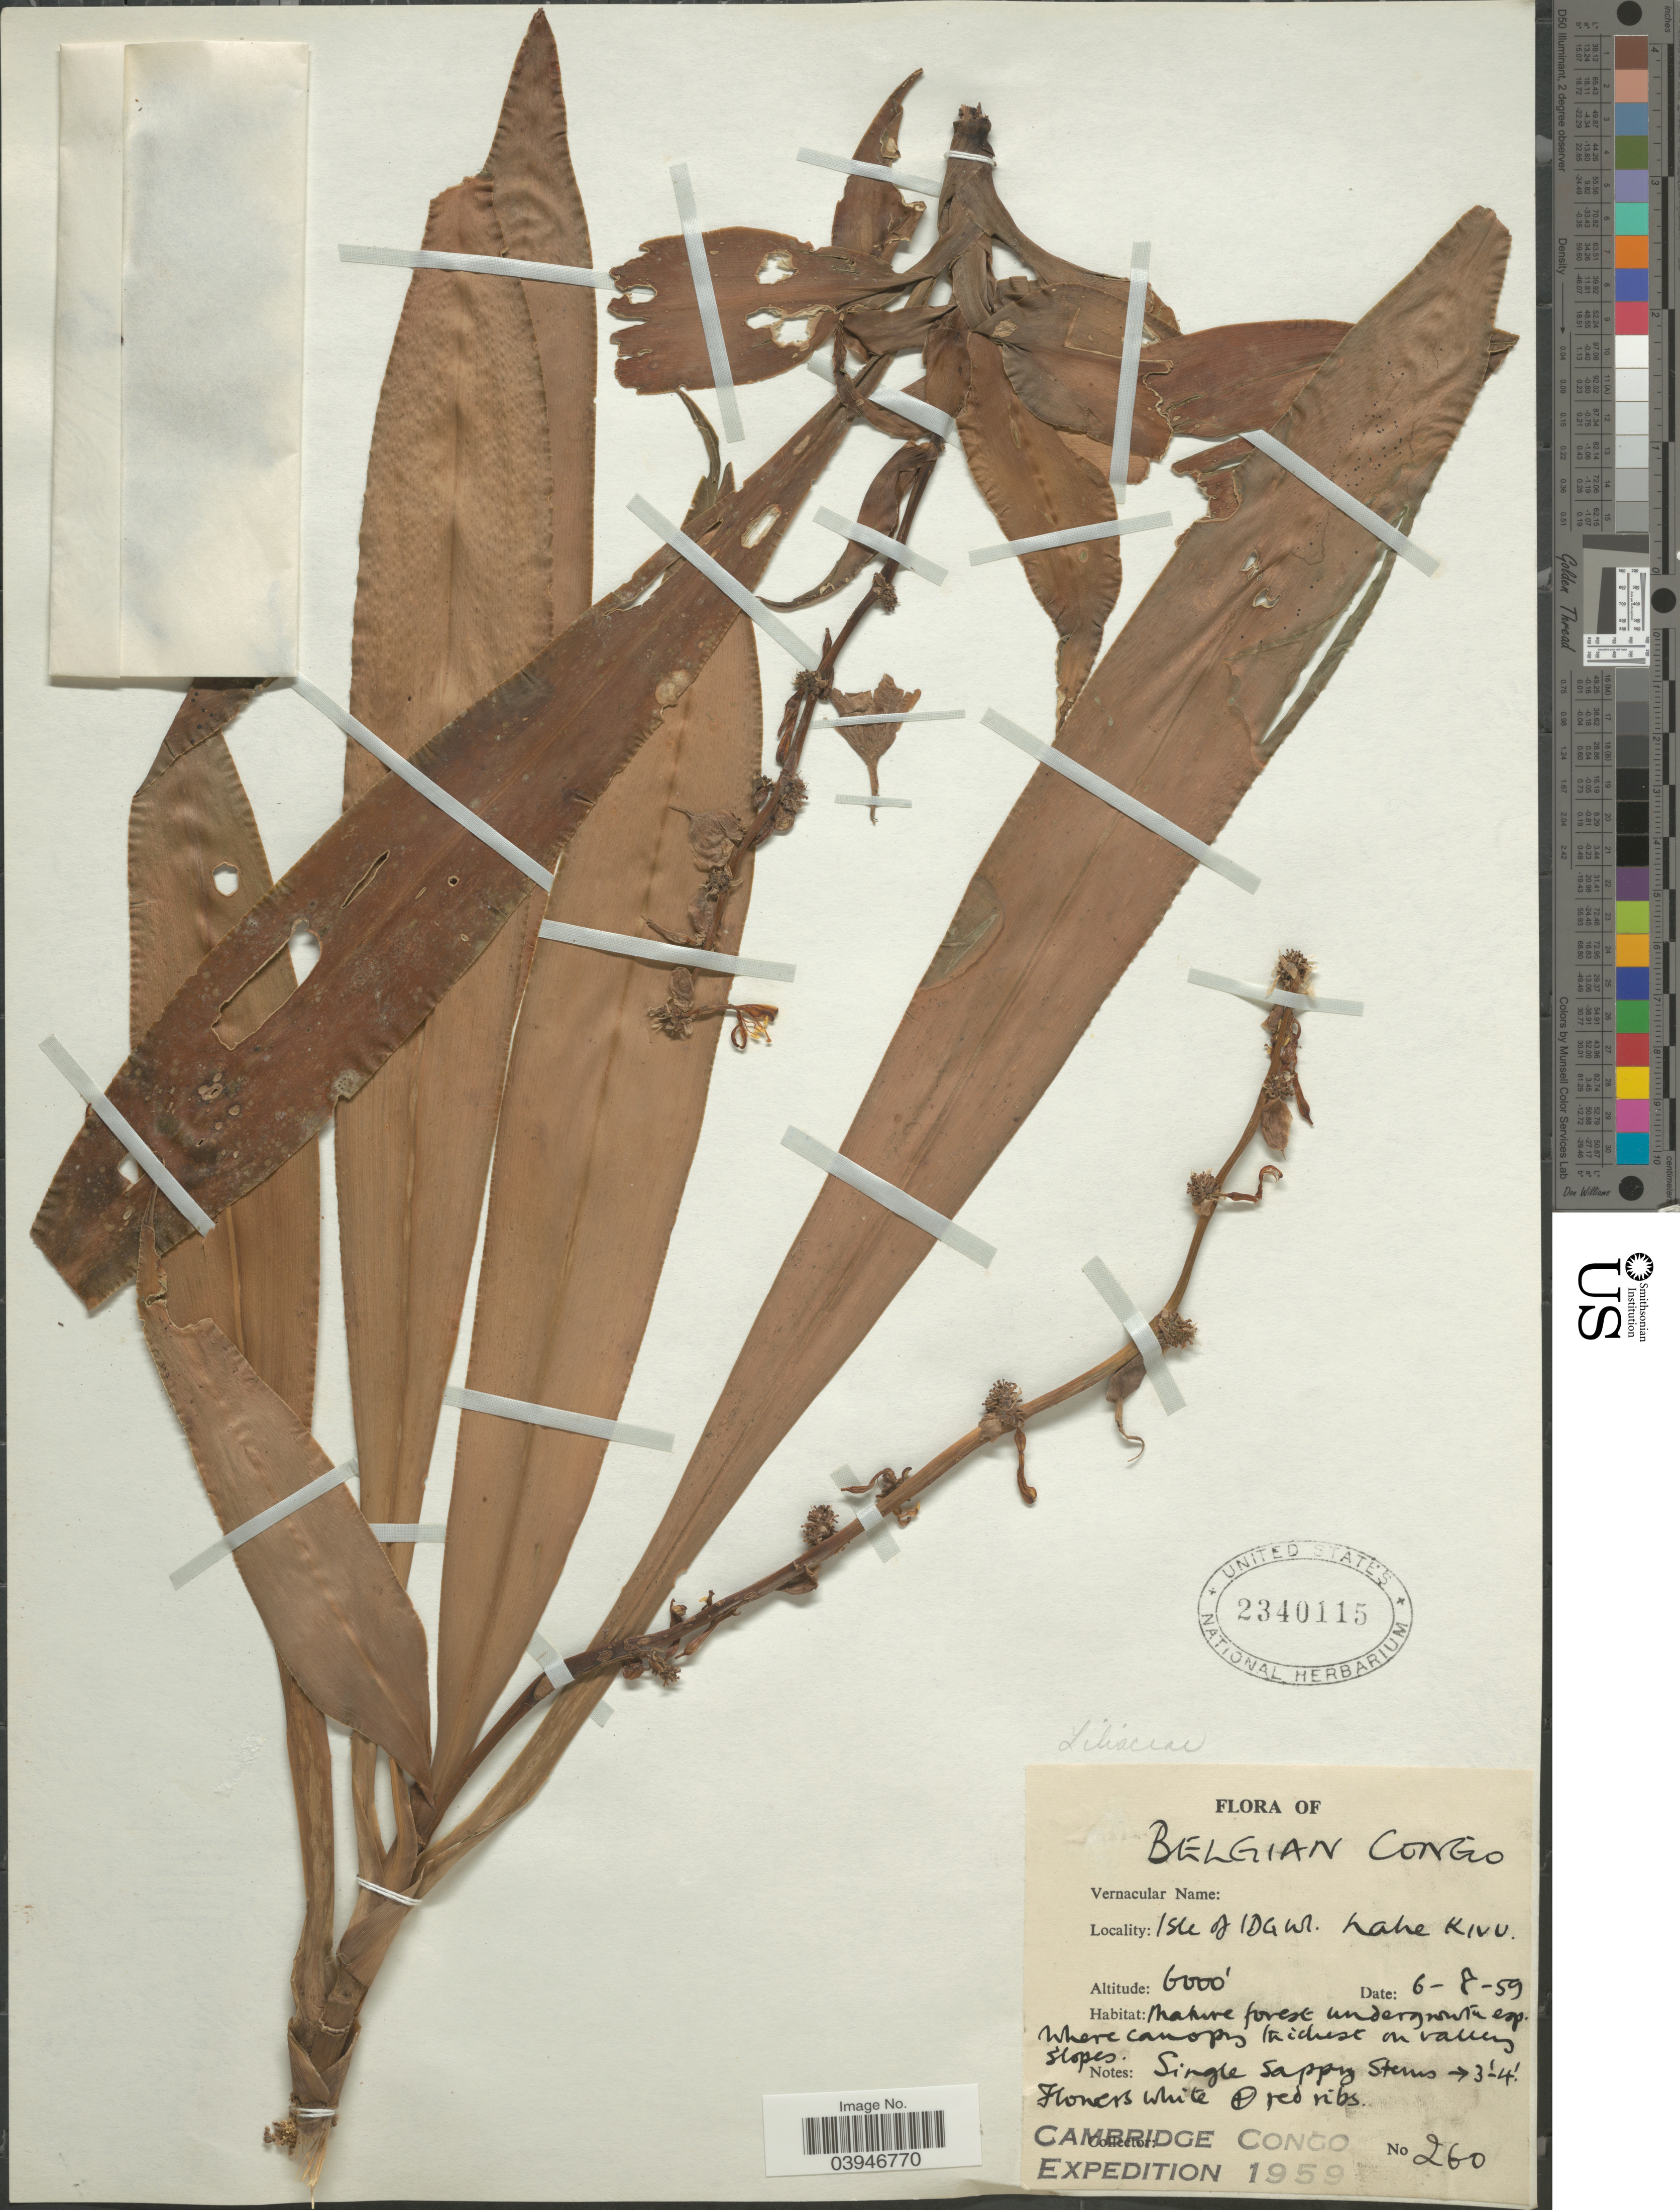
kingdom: Plantae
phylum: Tracheophyta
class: Liliopsida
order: Liliales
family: Liliaceae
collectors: Cambridge Congo Expedition 1959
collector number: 260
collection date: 1959-08-06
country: Congo, Democratic Republic of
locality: Belgian Congo. Isle of Idjwi. Lake Kivu.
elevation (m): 1829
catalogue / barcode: US 2340115